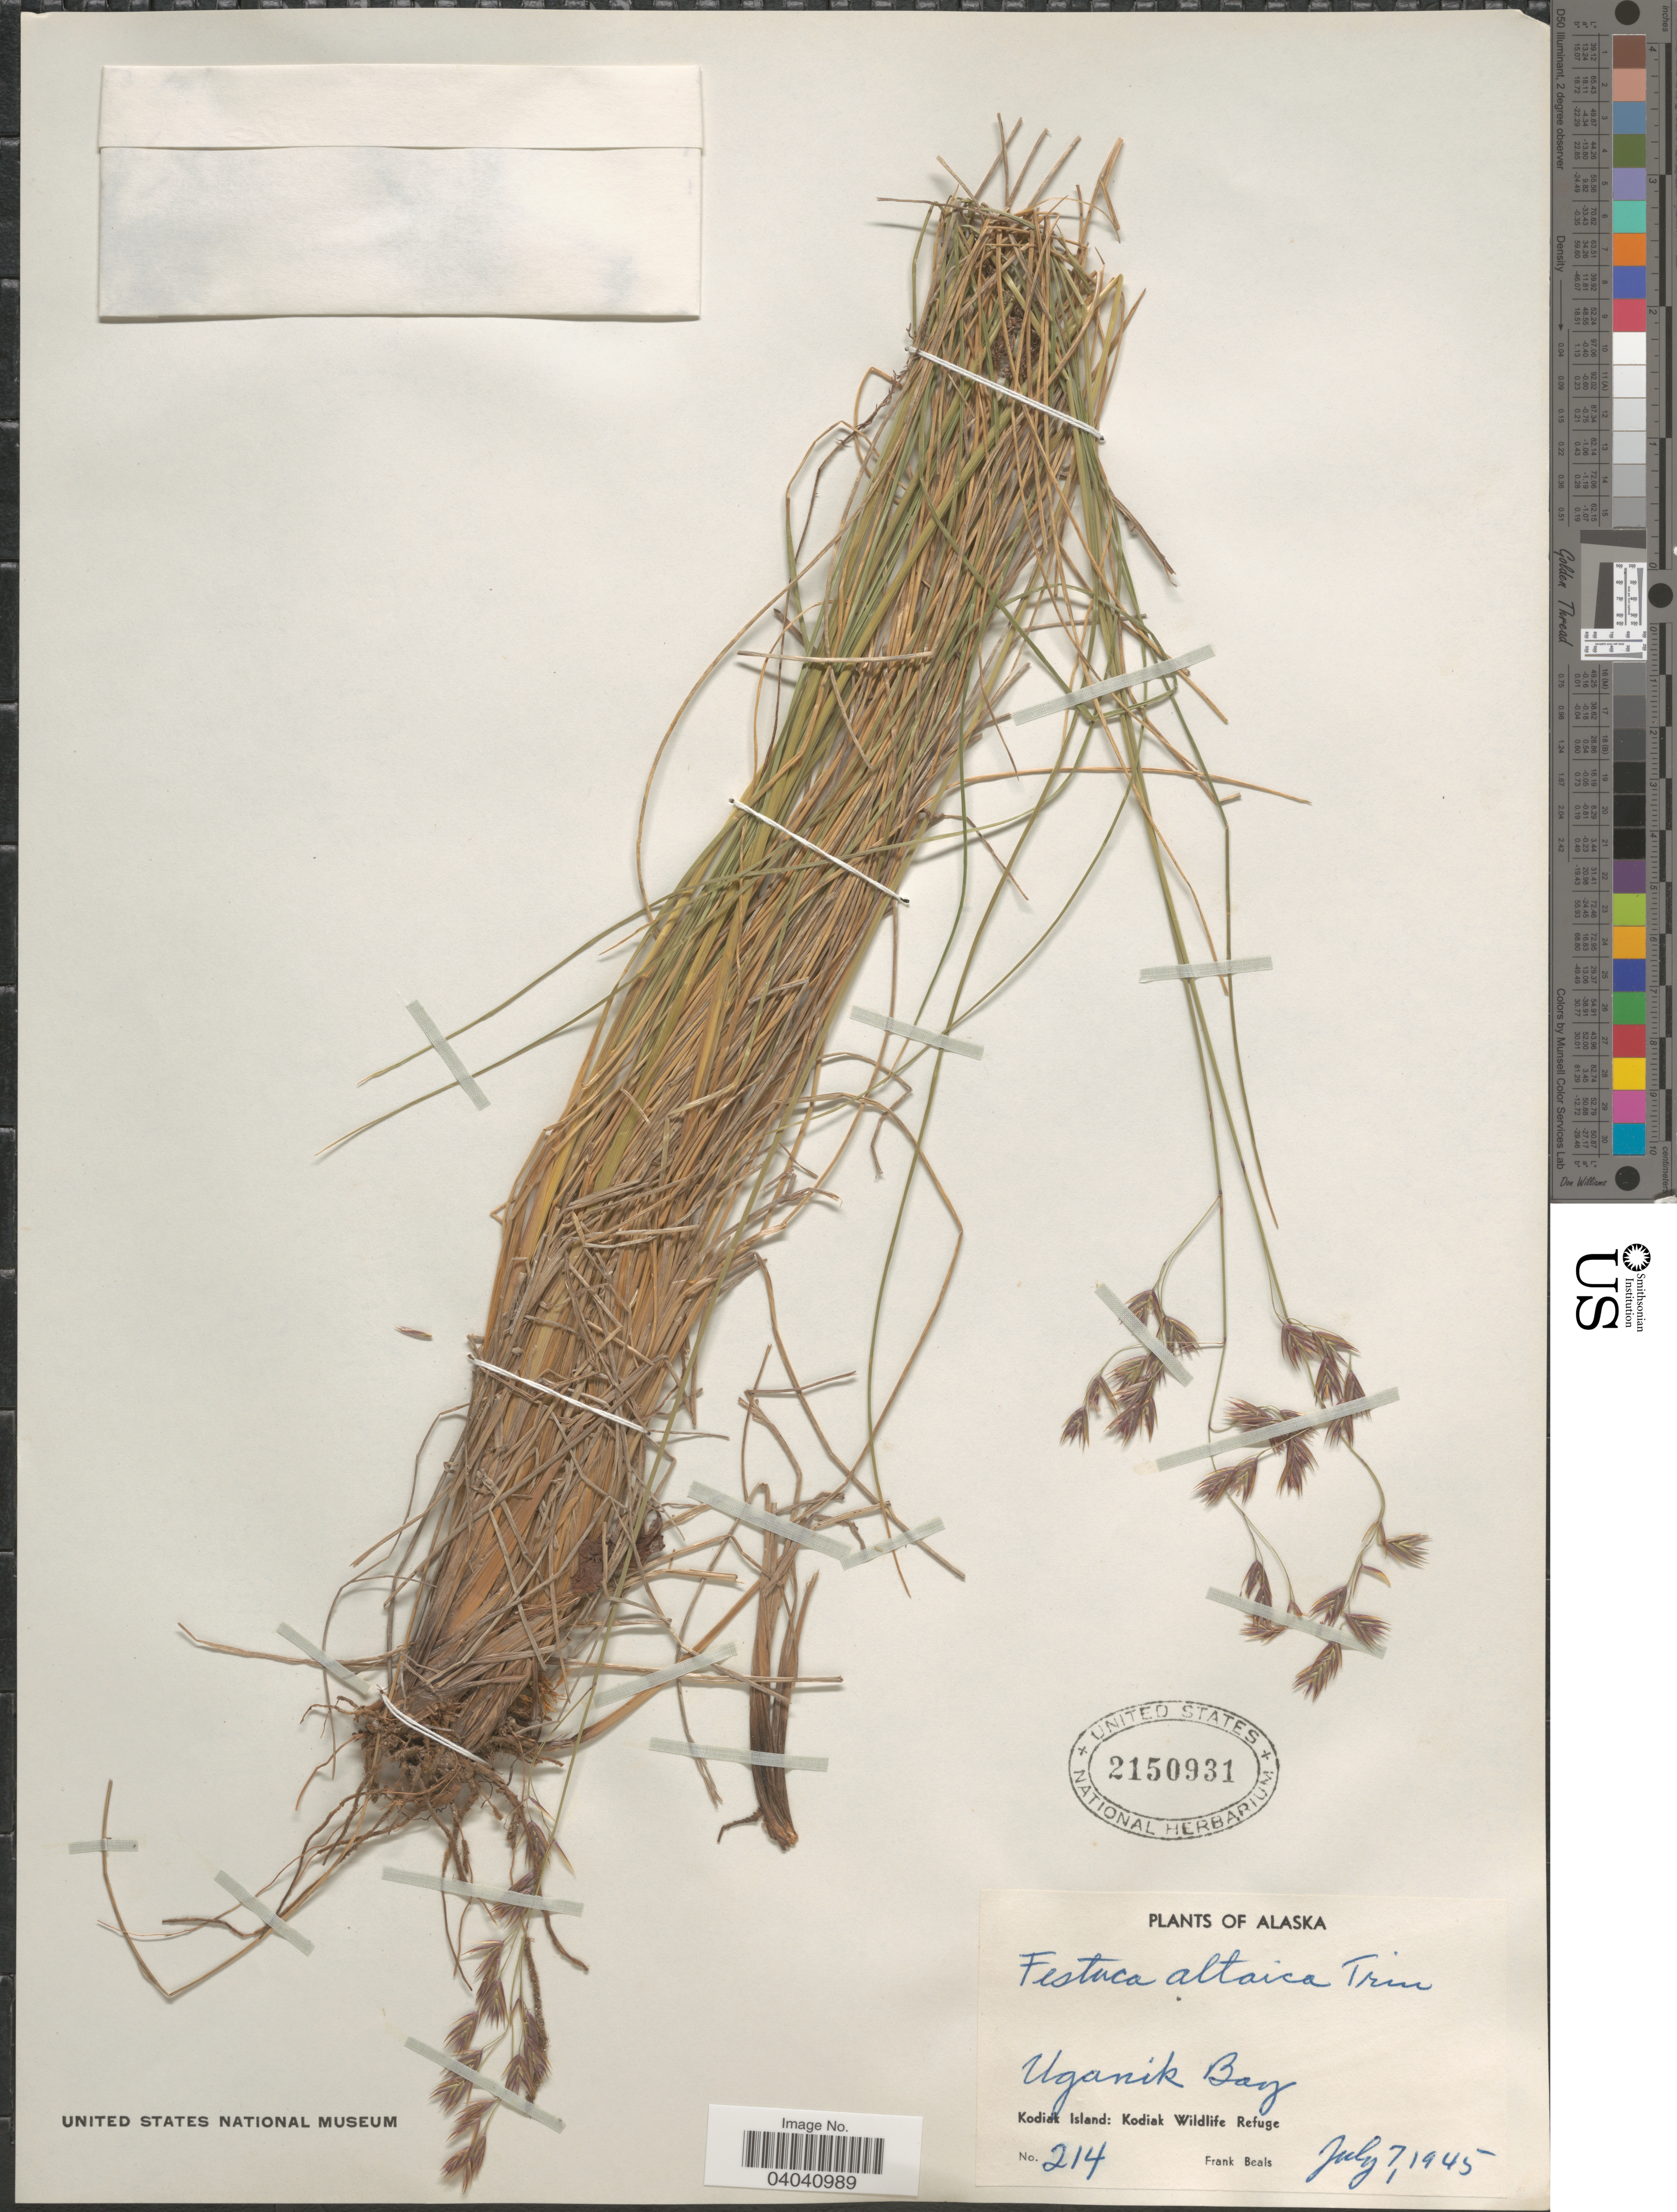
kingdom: Plantae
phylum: Tracheophyta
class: Liliopsida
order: Poales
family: Poaceae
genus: Festuca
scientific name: Festuca altaica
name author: Trin.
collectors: F. Beals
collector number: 214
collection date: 1945-07-07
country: United States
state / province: Alaska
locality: Uganik Bay. Kodiak Island: Kodiak Wildlife Refuge.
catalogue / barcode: US 2150931